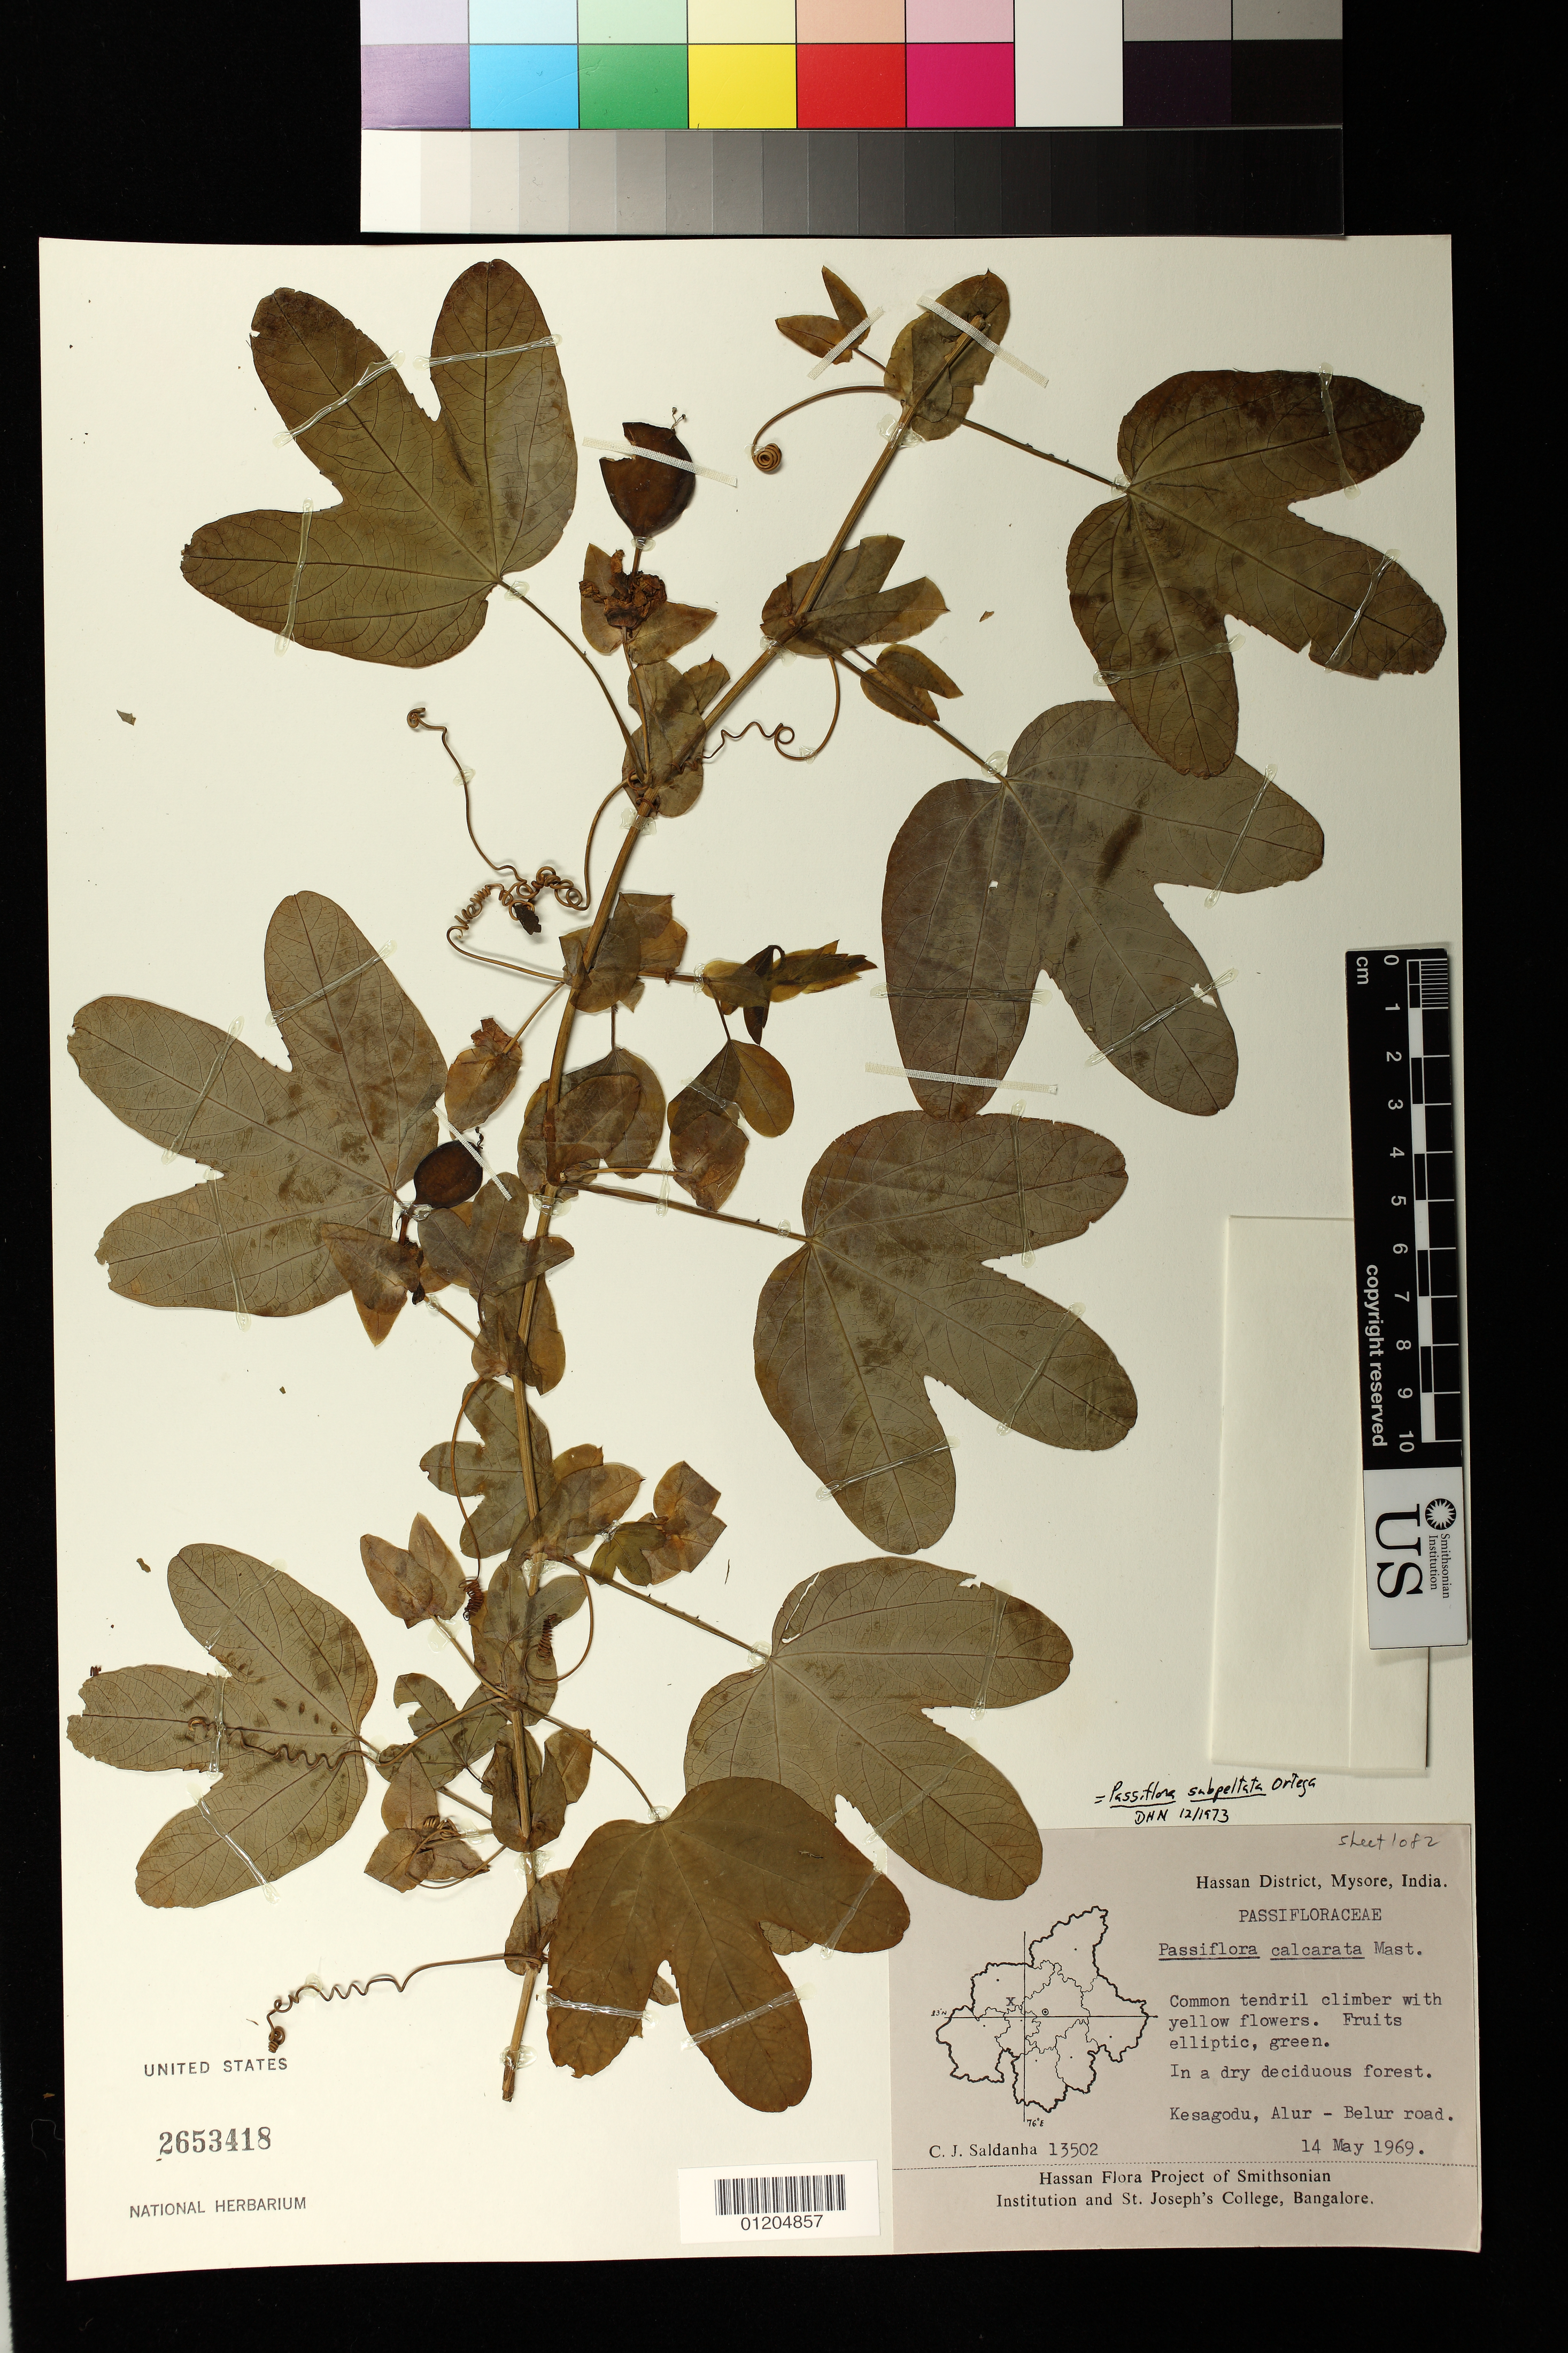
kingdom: Plantae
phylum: Tracheophyta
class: Magnoliopsida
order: Malpighiales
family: Passifloraceae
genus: Passiflora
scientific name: Passiflora subpeltata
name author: Ortega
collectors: C. J. Saldanha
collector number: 13502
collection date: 1969-05-14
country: India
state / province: Karnataka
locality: Kesagodu, Alur - Belur road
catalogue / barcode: US 2653418